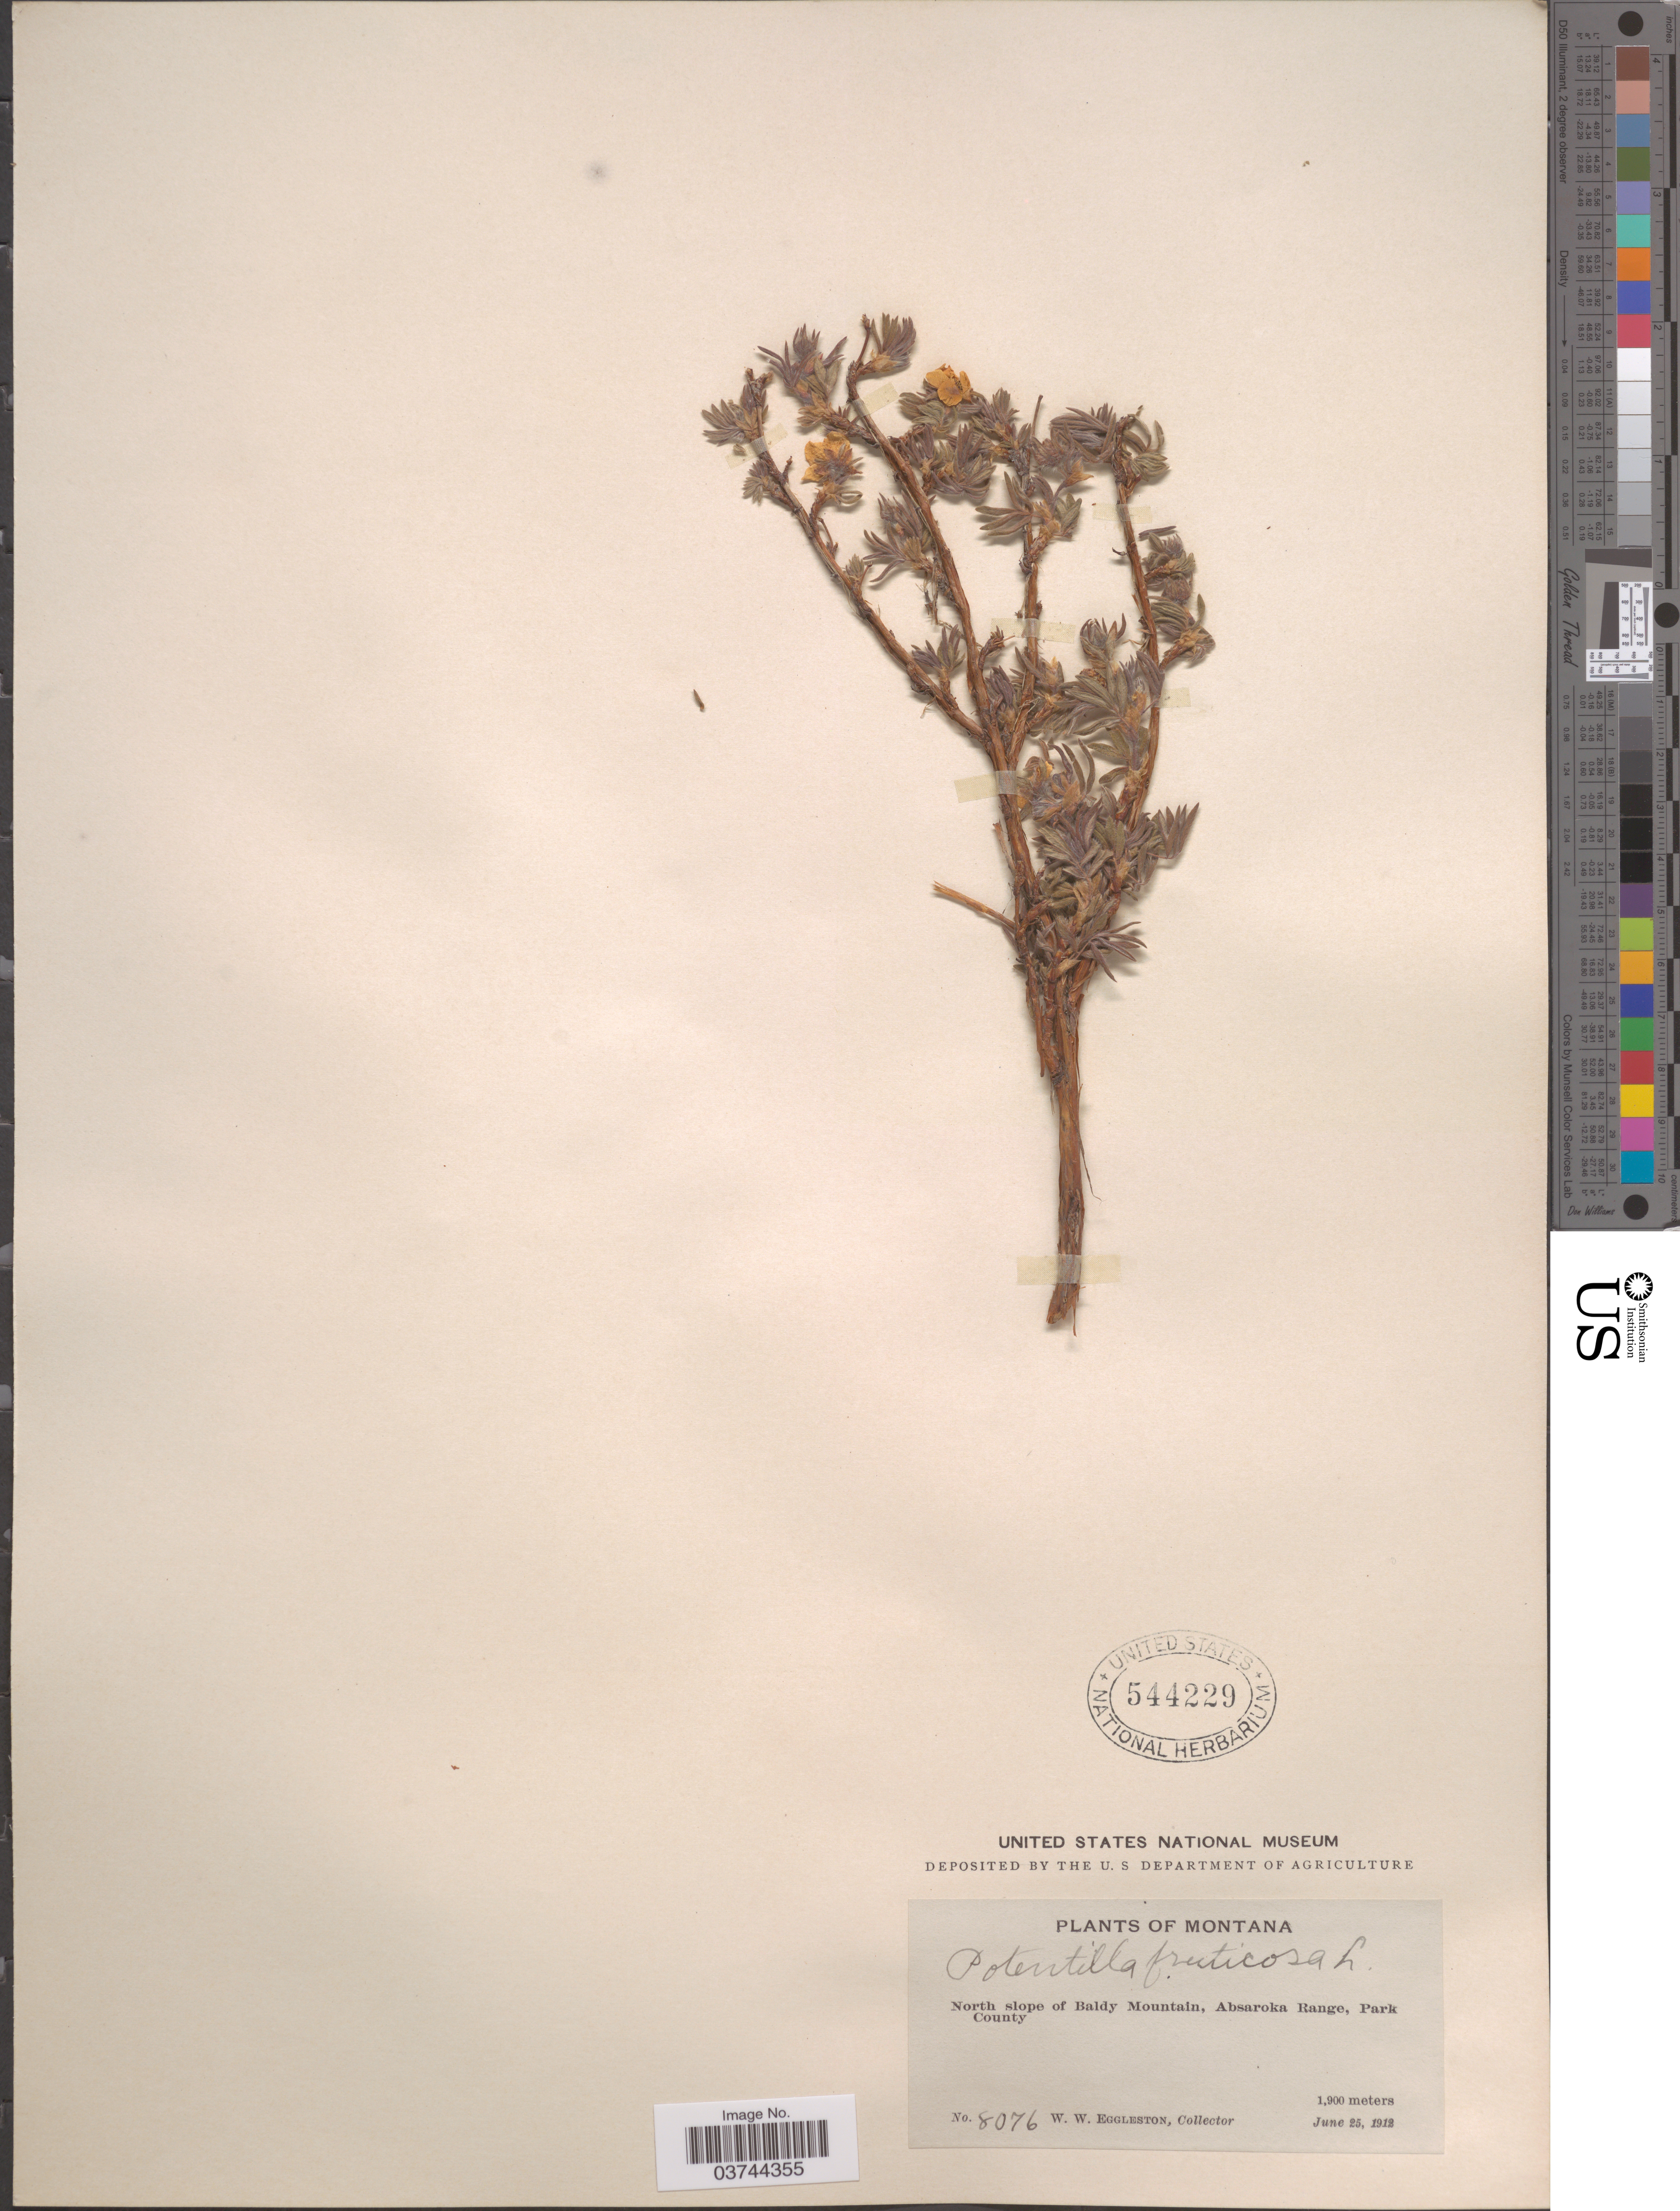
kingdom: Plantae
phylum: Tracheophyta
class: Magnoliopsida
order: Rosales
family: Rosaceae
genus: Dasiphora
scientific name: Dasiphora fruticosa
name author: (L.) Rydb.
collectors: W. W. Eggleston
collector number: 8076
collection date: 1912-06-25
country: United States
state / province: Montana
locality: North slope of Baldy Mountain, Absaroka Range, Park County.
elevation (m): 1900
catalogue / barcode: US 544229